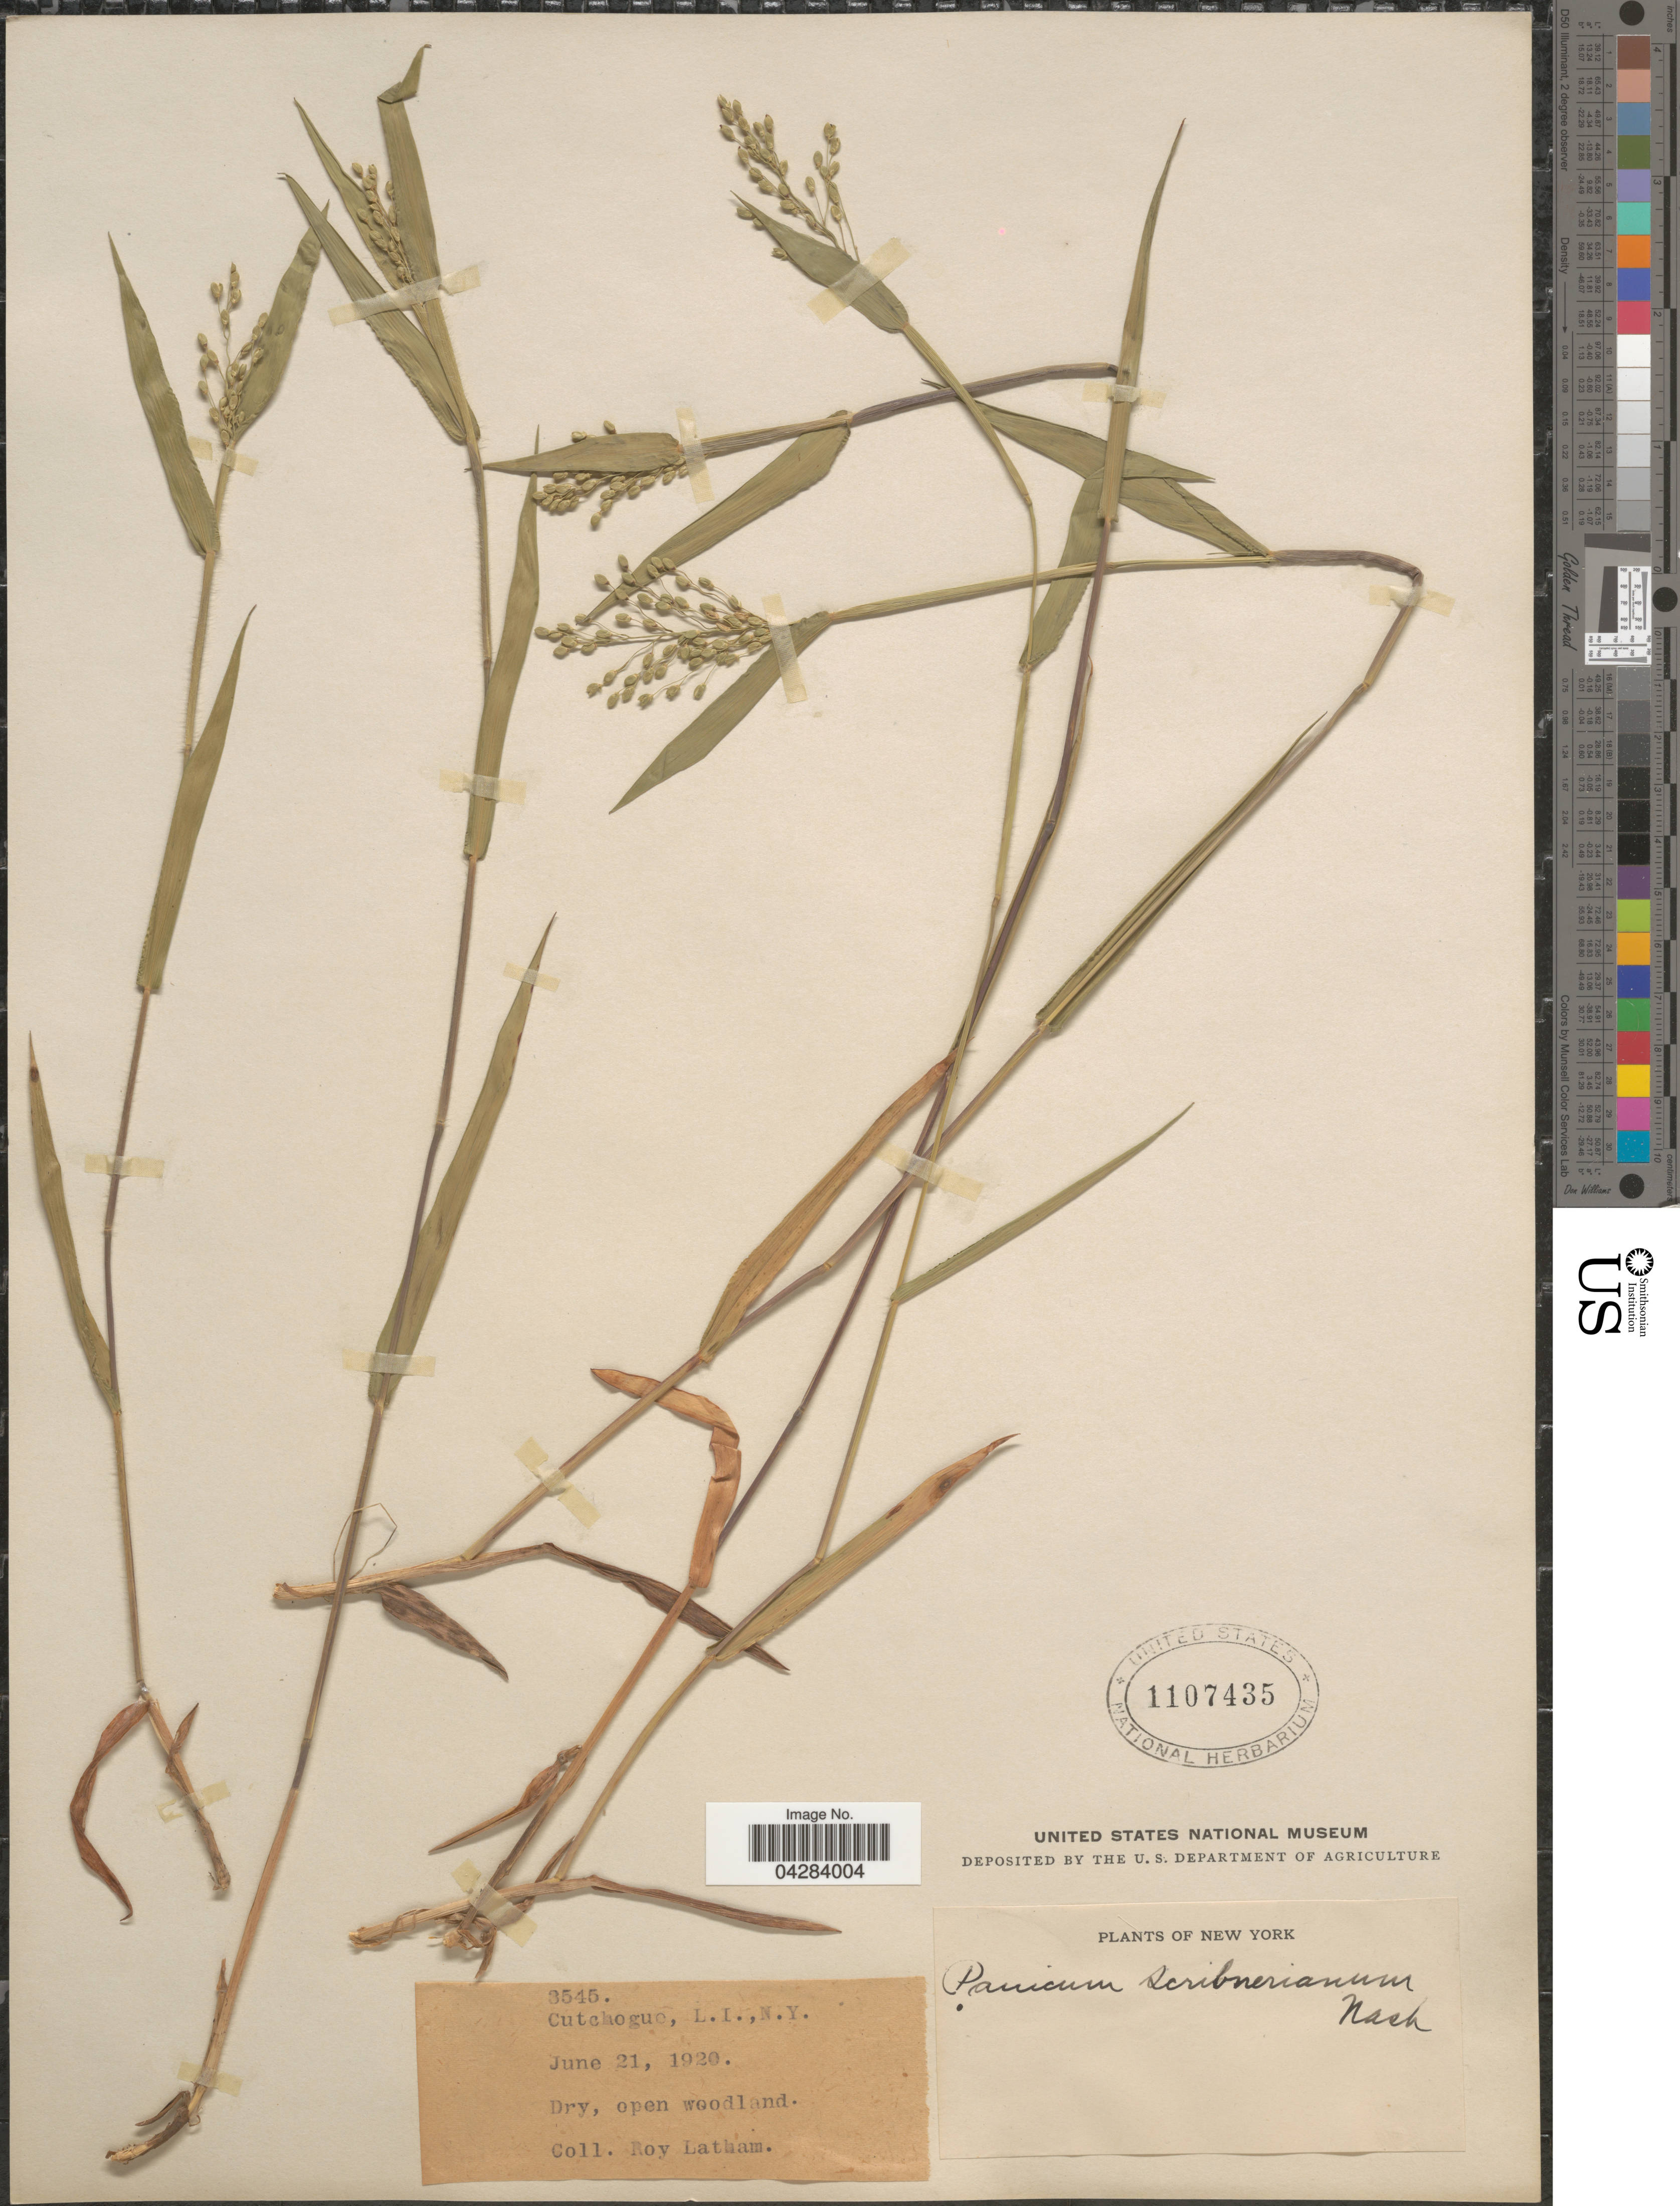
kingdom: Plantae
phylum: Tracheophyta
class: Liliopsida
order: Poales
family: Poaceae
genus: Dichanthelium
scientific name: Dichanthelium oligosanthes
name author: (Schult.) Gould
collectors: R. Latham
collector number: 3545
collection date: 1920-06-21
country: United States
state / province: New York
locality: Cutchogue, L.I.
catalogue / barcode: US 1107435